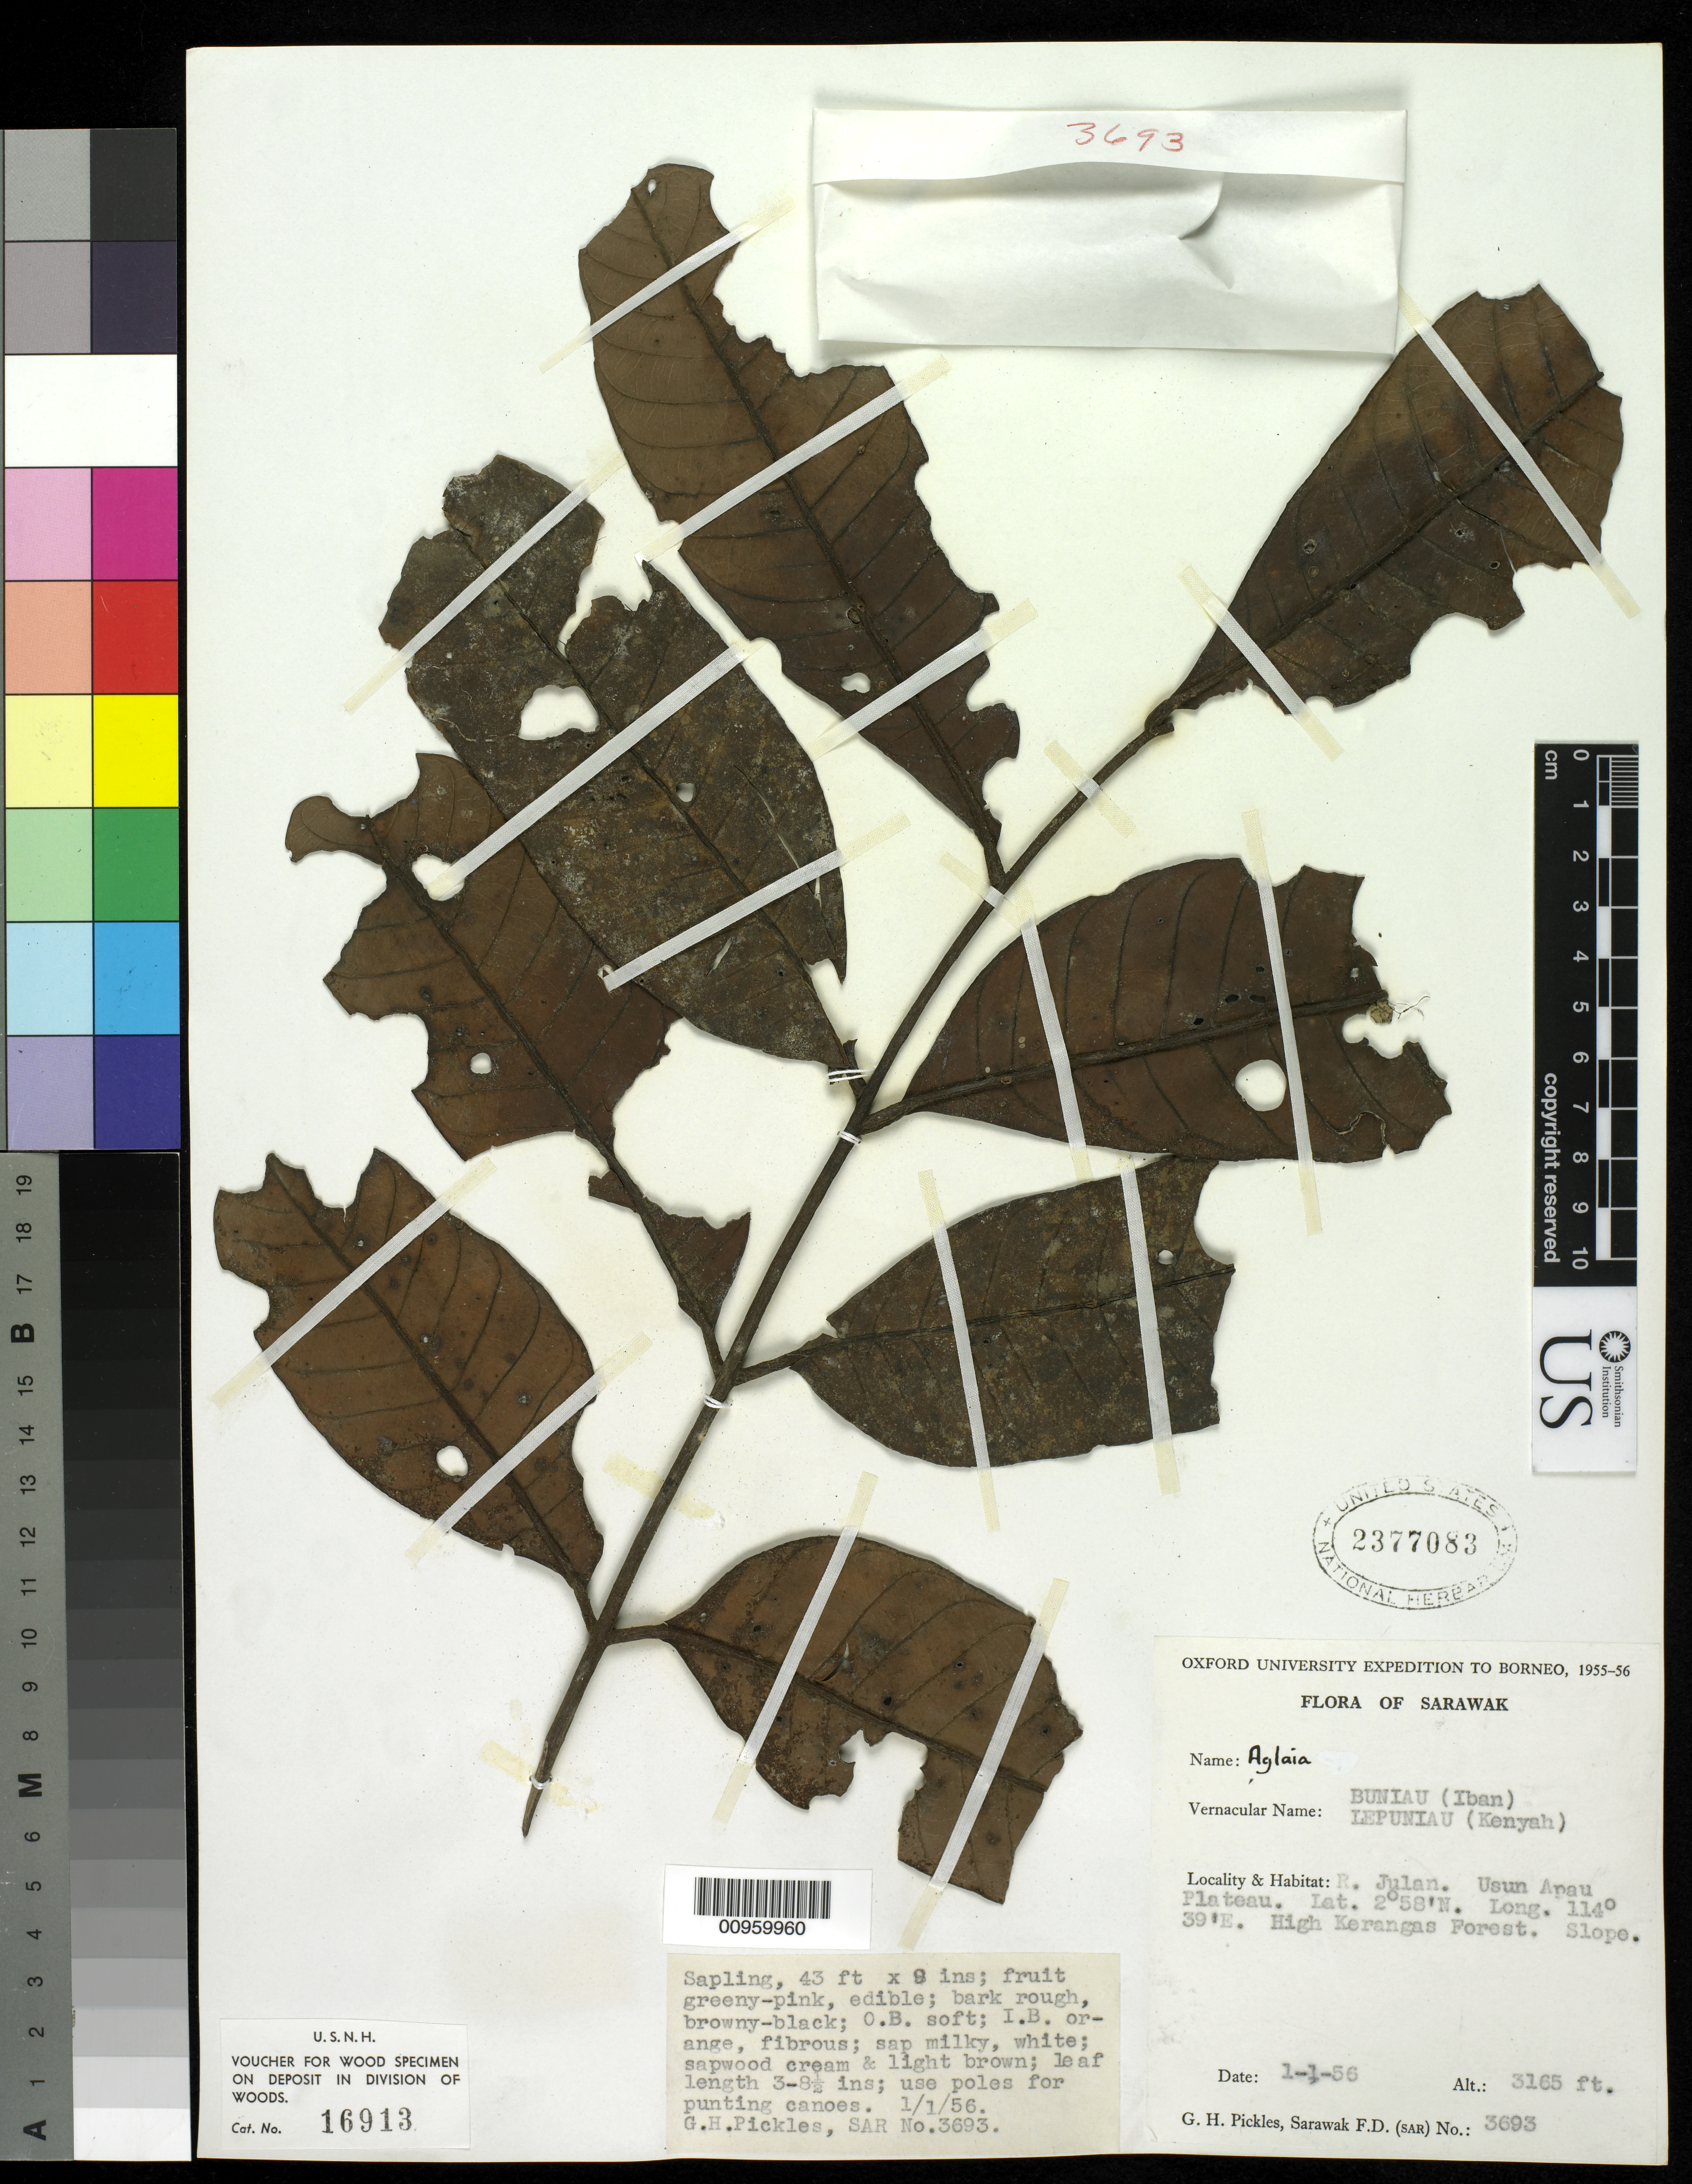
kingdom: Plantae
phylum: Tracheophyta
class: Magnoliopsida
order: Sapindales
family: Meliaceae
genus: Aglaia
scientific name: Aglaia sp.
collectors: G. Pickles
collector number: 3693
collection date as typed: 01 Jan 1956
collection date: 1956-01-01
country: Malaysia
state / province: Sarawak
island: Borneo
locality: R. Julan. Usun Apau Plateau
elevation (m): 965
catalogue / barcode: US 2377083